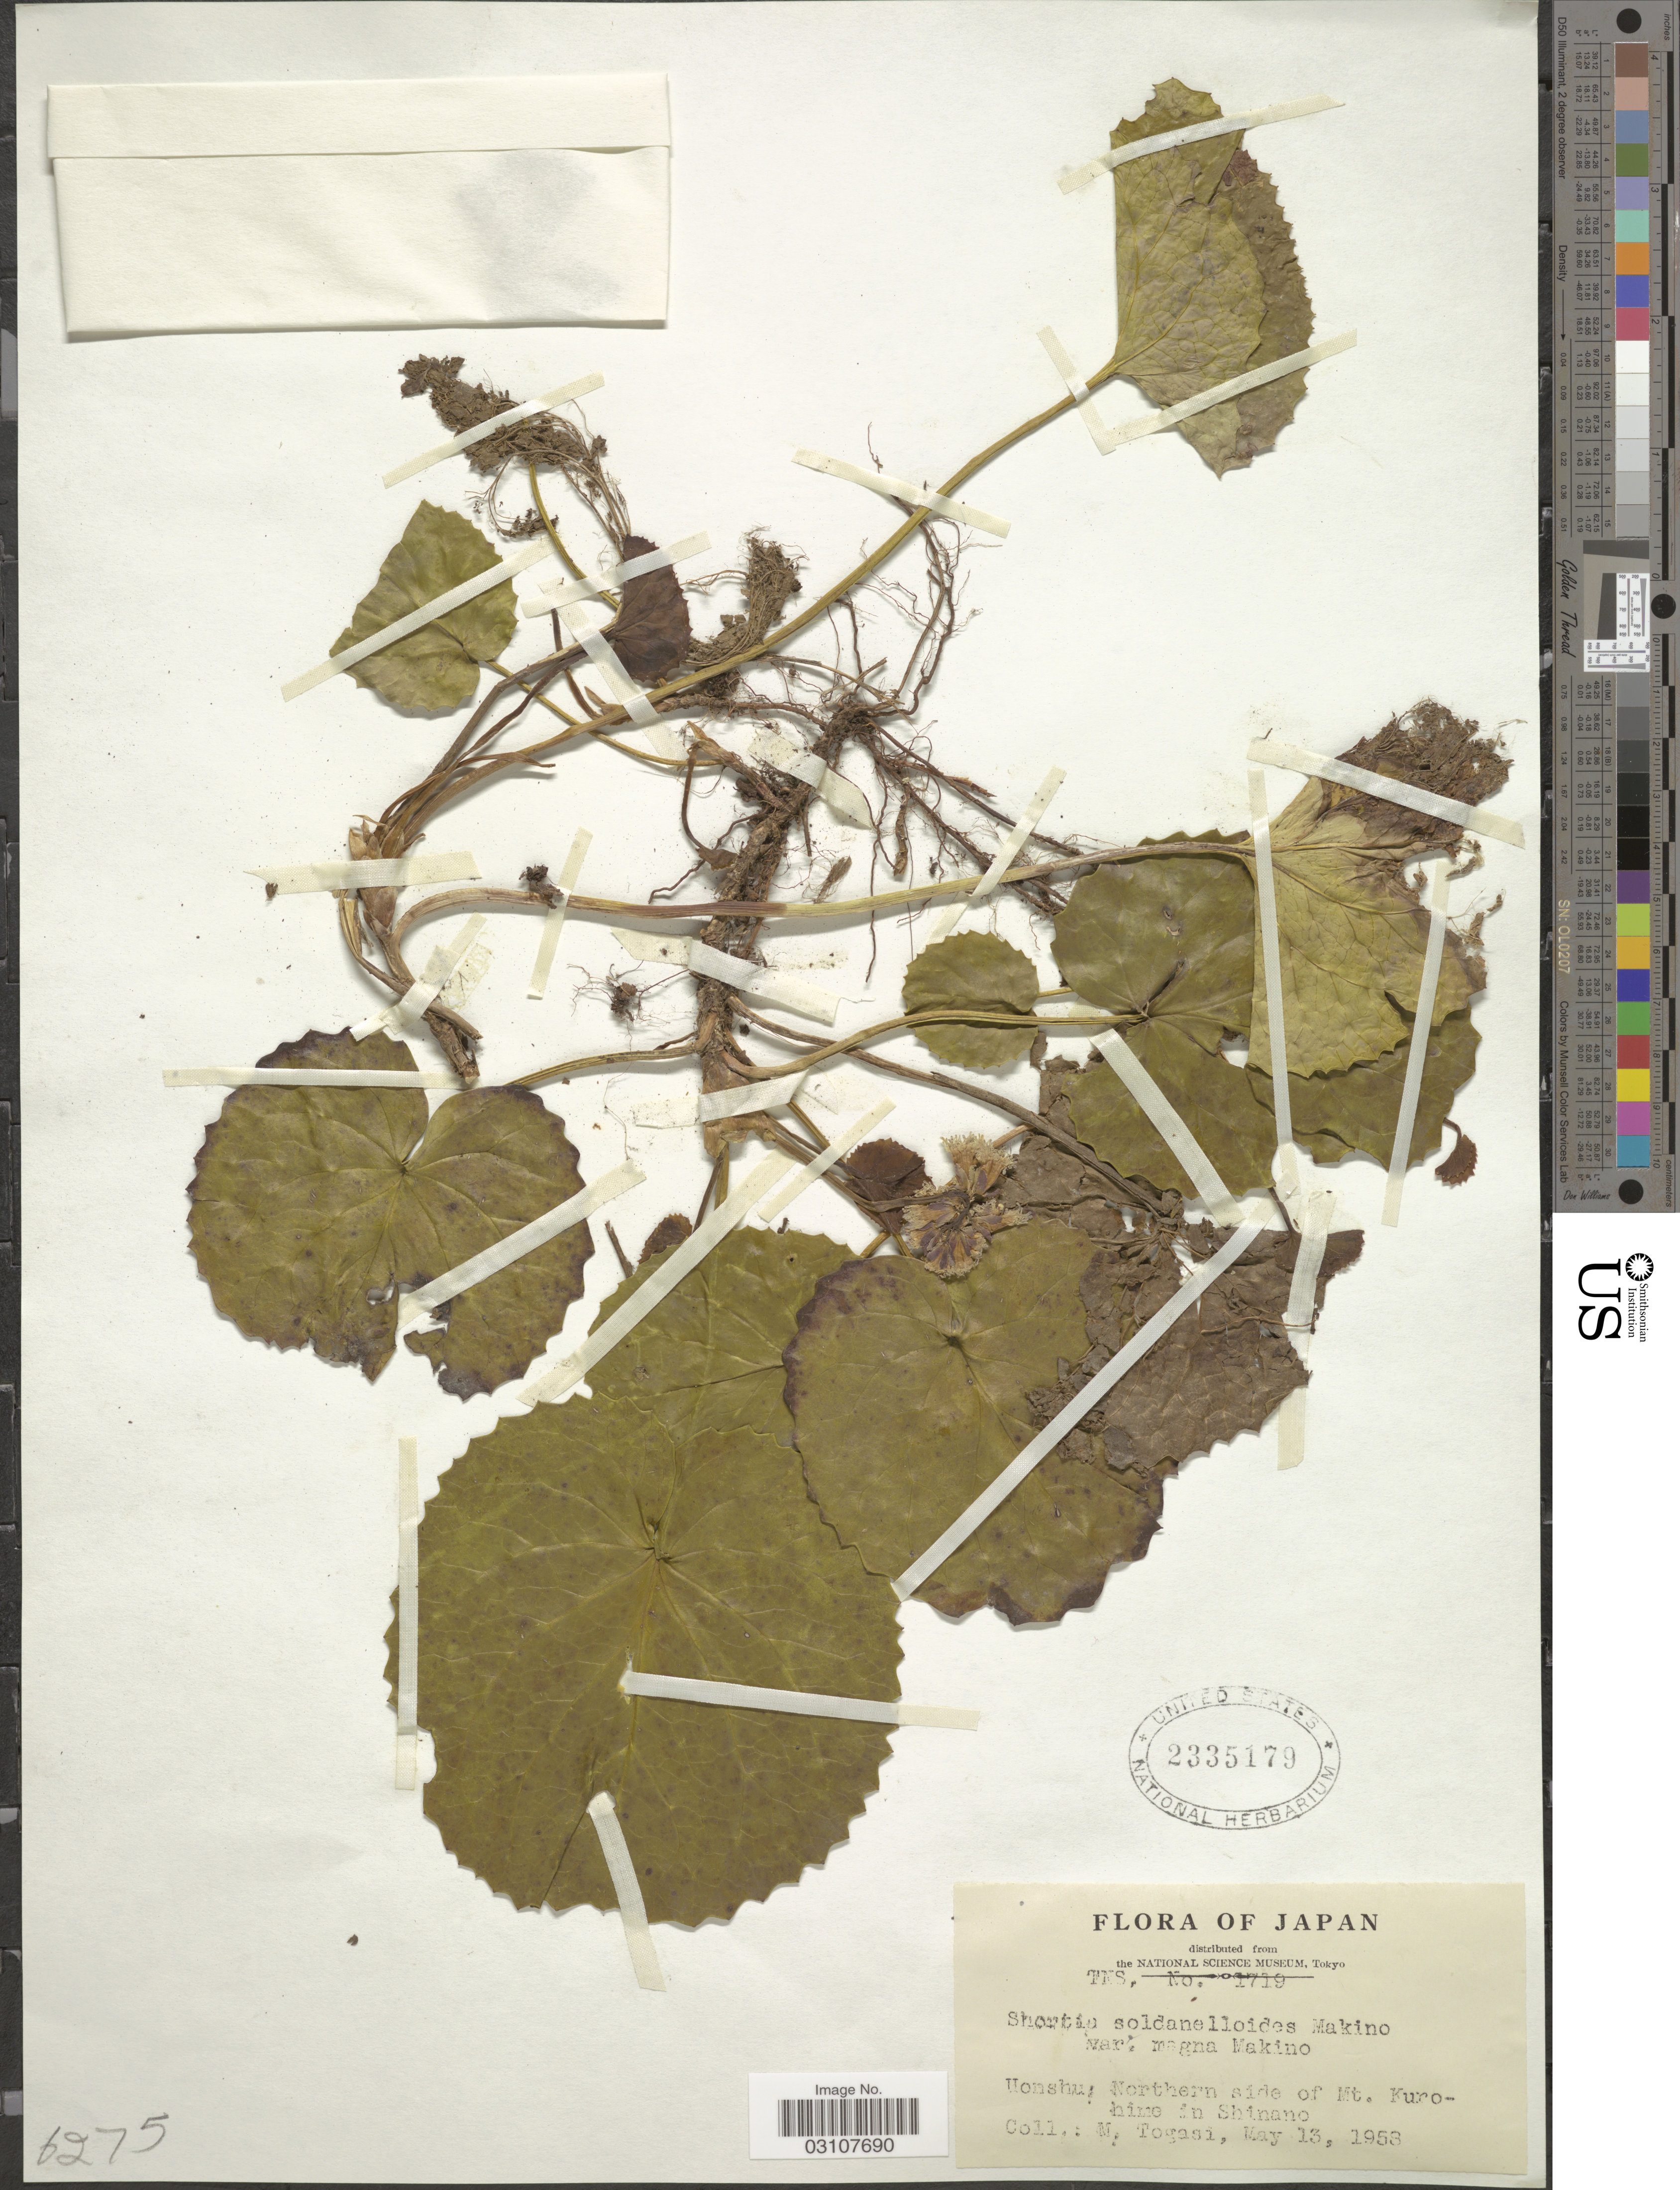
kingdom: Plantae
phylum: Tracheophyta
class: Magnoliopsida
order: Ericales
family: Diapensiaceae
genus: Shortia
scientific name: Shortia soldanelloides var. magna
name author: Makino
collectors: M. Togasi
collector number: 1719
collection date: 1958-05-13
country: Japan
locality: Honshu: Northern side of Mt. Kurohime in Shinano.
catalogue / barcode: US 2335179